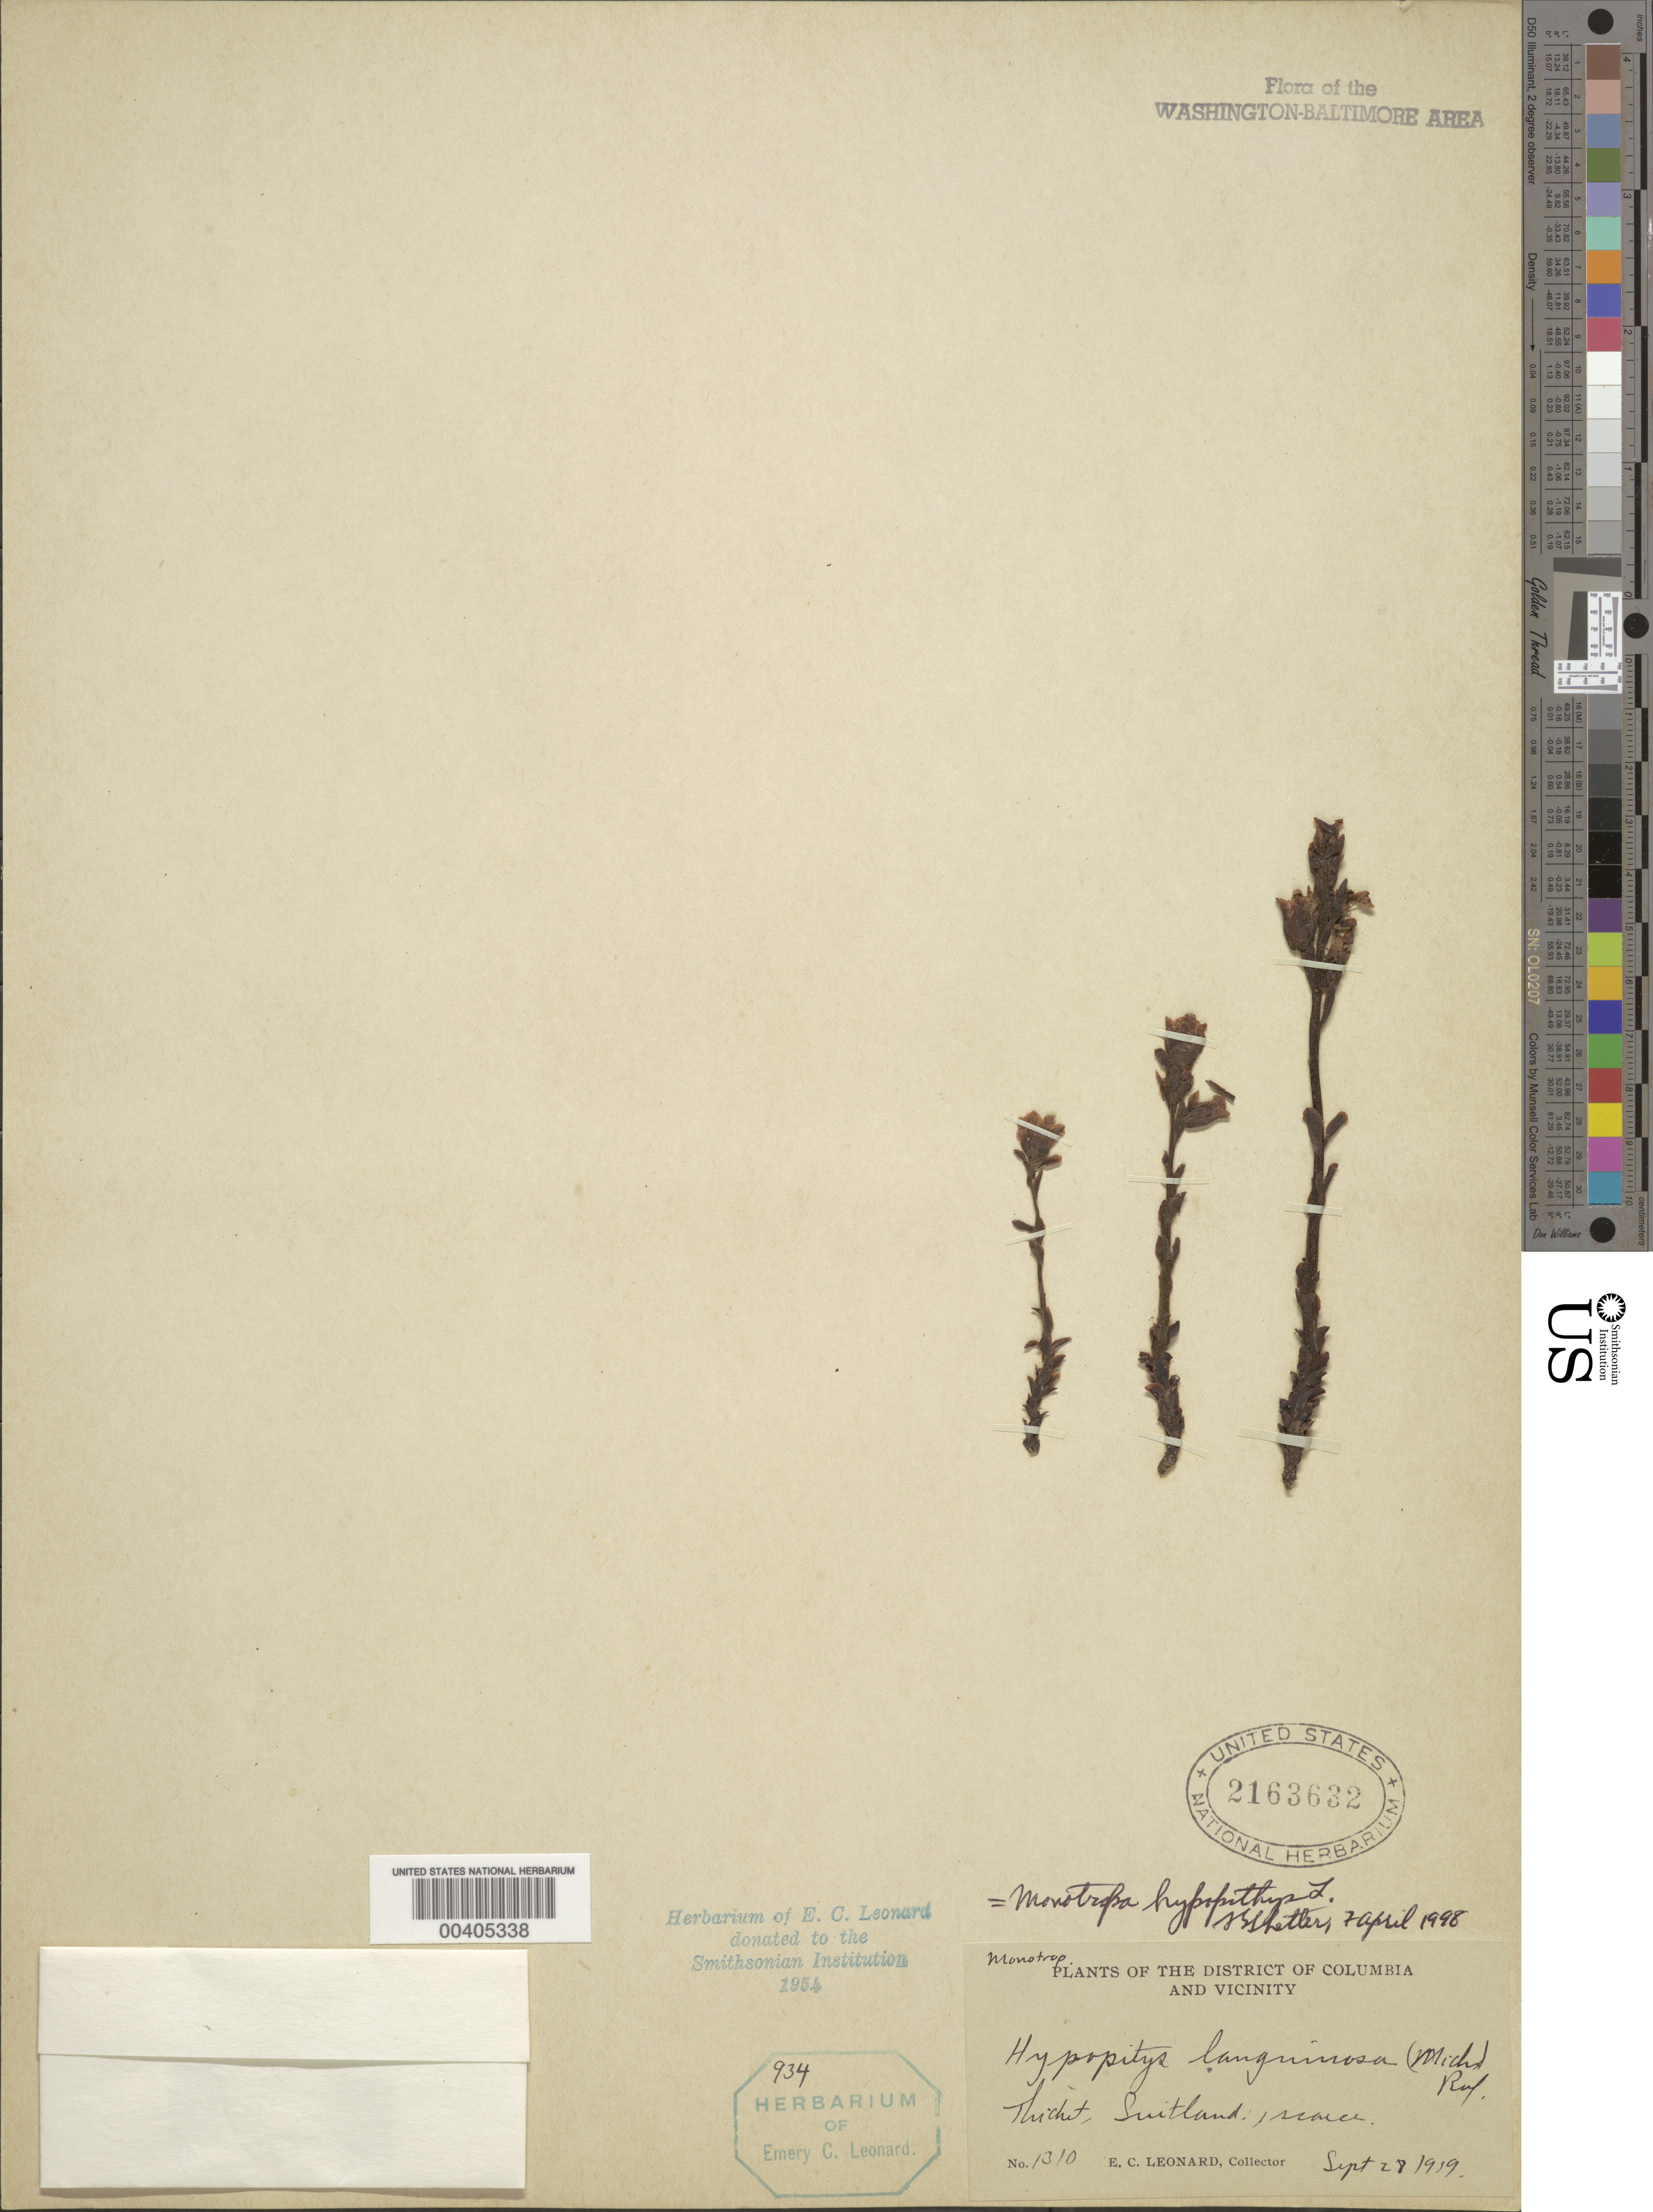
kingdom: Plantae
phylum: Tracheophyta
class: Magnoliopsida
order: Ericales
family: Ericaceae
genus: Hypopitys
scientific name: Hypopitys monotropa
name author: Crantz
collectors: E. C. Leonard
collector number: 1310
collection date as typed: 28 Sep 1919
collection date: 1919-09-28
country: United States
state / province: Maryland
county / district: Prince George's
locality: Suitland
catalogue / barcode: US 2163632